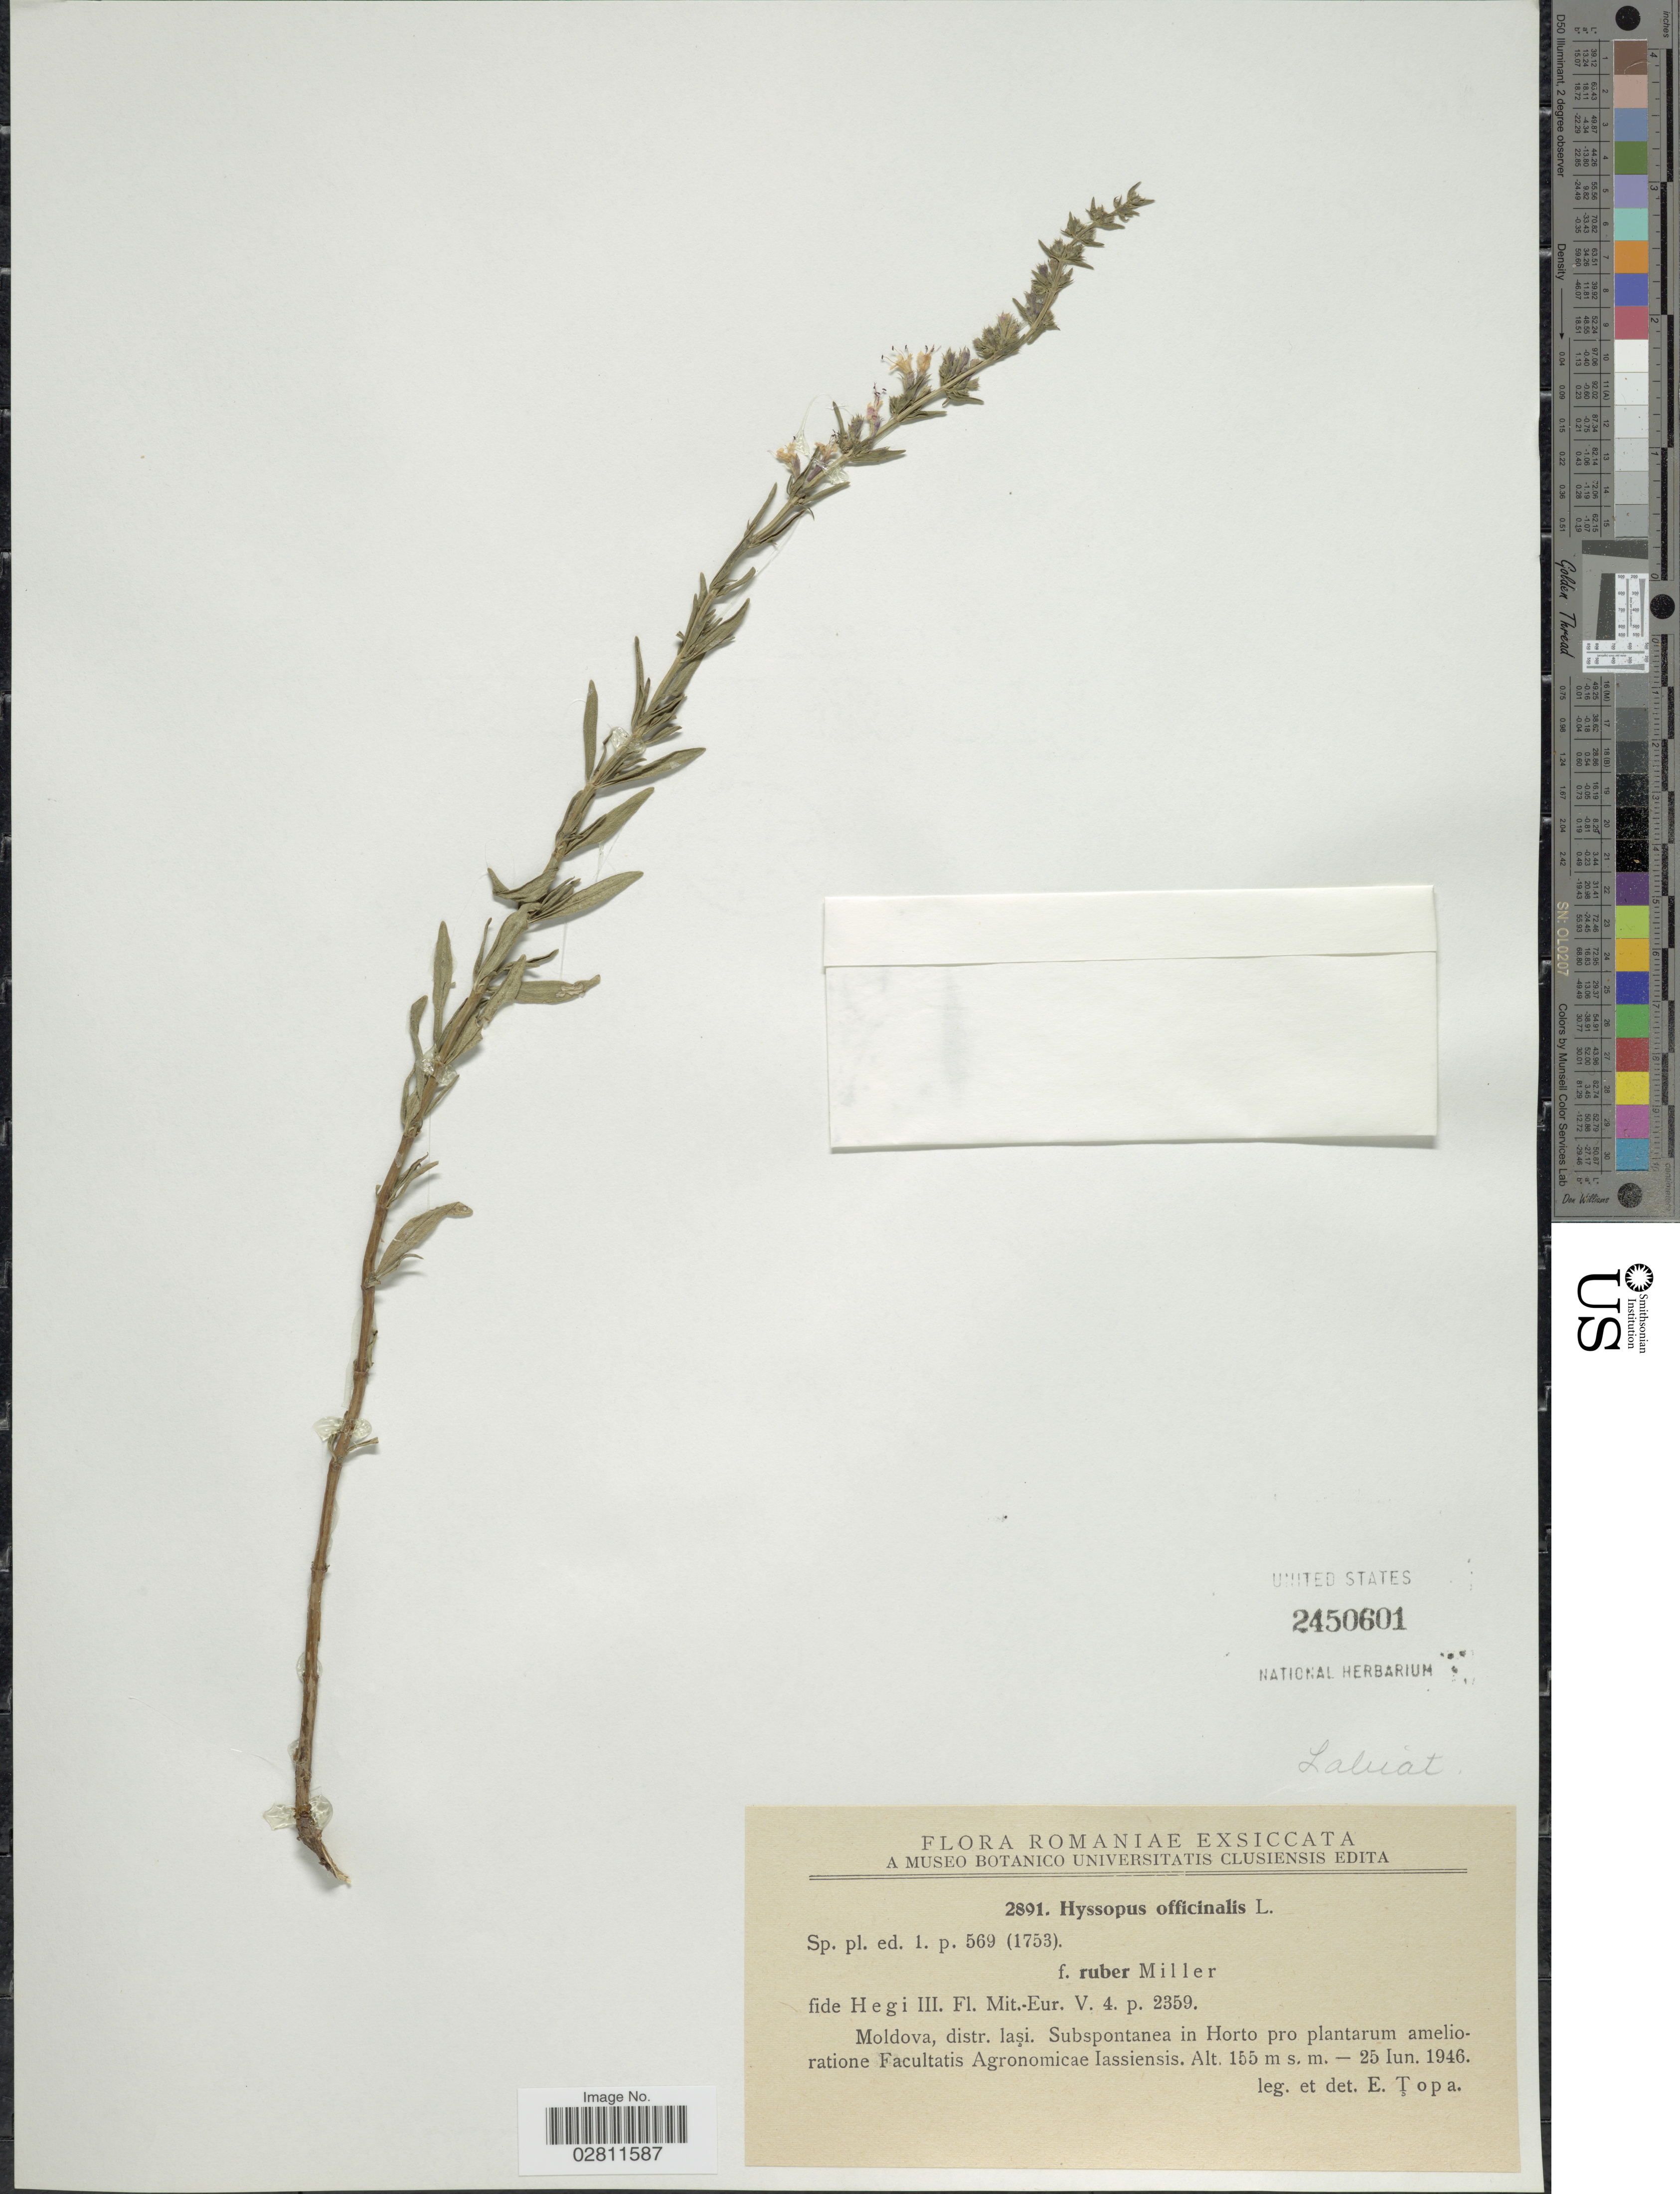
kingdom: Plantae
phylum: Tracheophyta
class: Magnoliopsida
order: Lamiales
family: Lamiaceae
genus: Hyssopus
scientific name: Hyssopus officinalis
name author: L.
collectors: E. Topa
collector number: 2891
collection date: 1946-06-25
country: Romania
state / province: Iasi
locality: Moldova, distr. Iasi. Subspontanea in Horto pro plantarum amelio-ratione Facultatis Agronomicae Iassiensis.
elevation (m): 155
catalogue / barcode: US 2450601